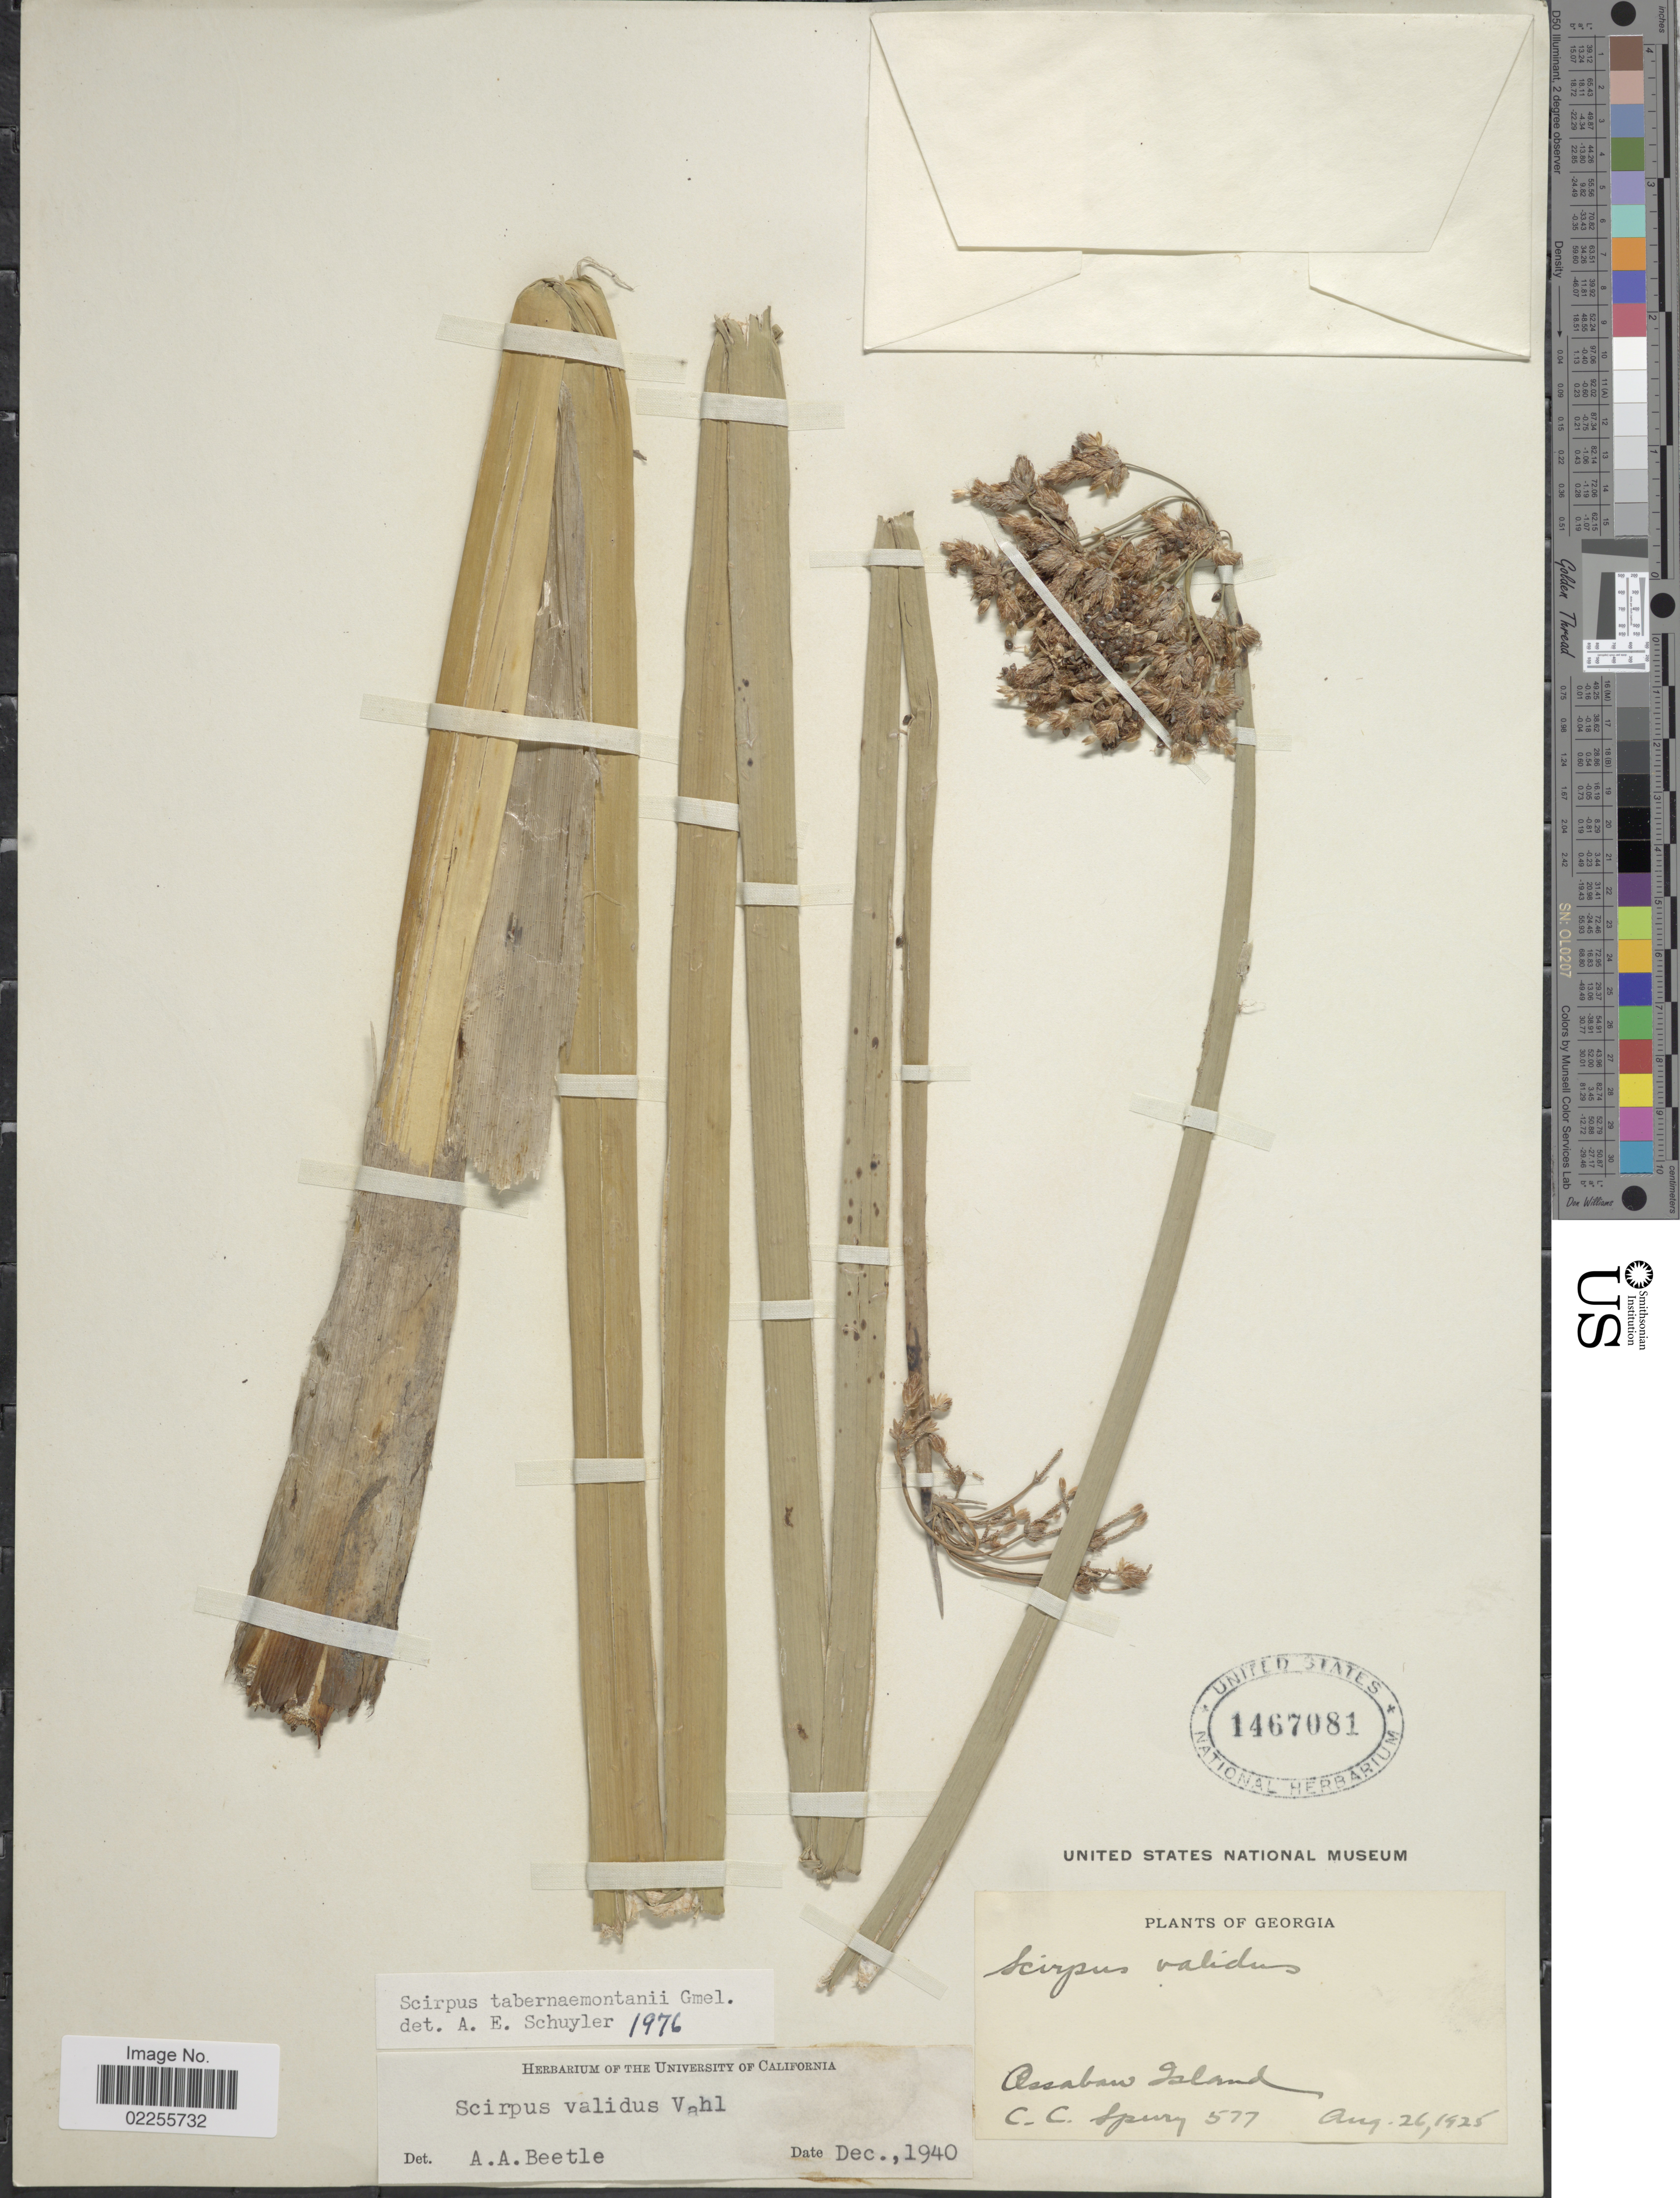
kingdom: Plantae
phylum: Tracheophyta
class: Liliopsida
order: Poales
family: Cyperaceae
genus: Schoenoplectus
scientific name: Schoenoplectus tabernaemontani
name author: (C.C. Gmel.) Palla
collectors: C. C. Sperry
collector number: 577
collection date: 1925-08-26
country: United States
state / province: Georgia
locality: Ossabaw Island.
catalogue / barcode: US 1467081